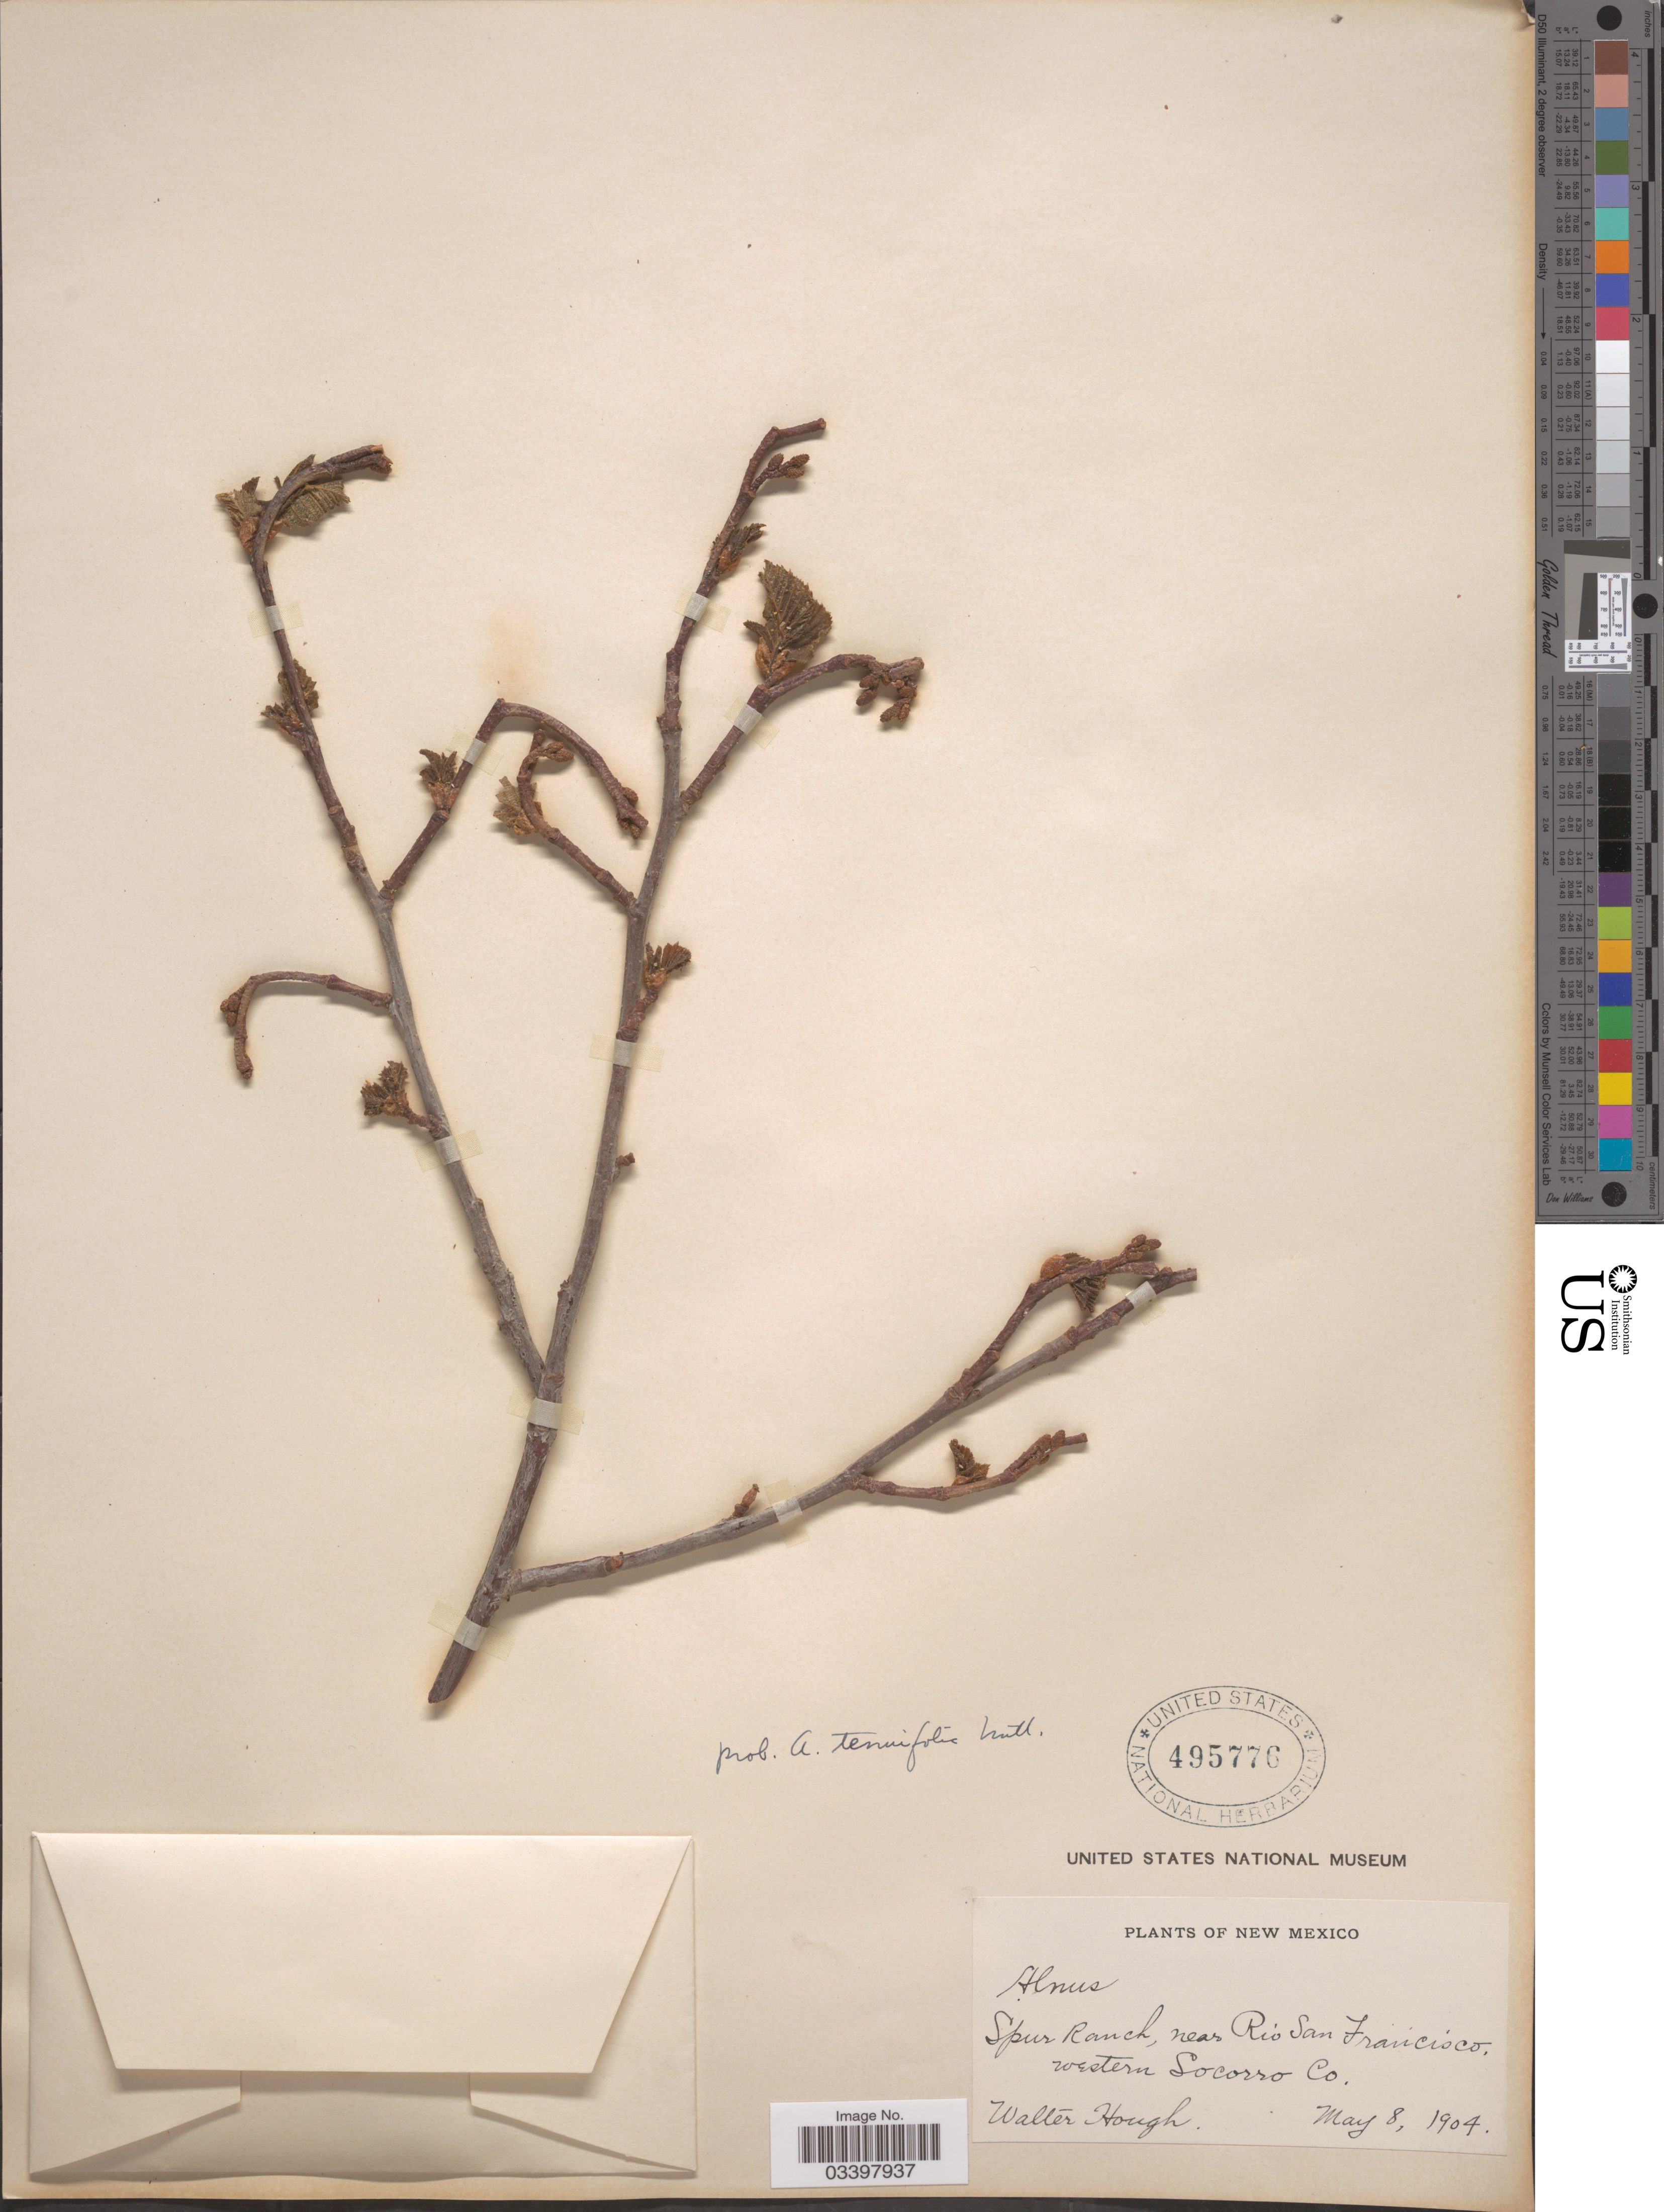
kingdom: Plantae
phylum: Tracheophyta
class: Magnoliopsida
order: Fagales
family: Betulaceae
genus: Alnus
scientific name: Alnus incana subsp. tenuifolia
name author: (Nutt.) Breitung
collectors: W. Hough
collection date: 1904-05-08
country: United States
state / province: New Mexico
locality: Spur Ranch, near Rio San Francisco, western Socorro Co.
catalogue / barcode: US 495776